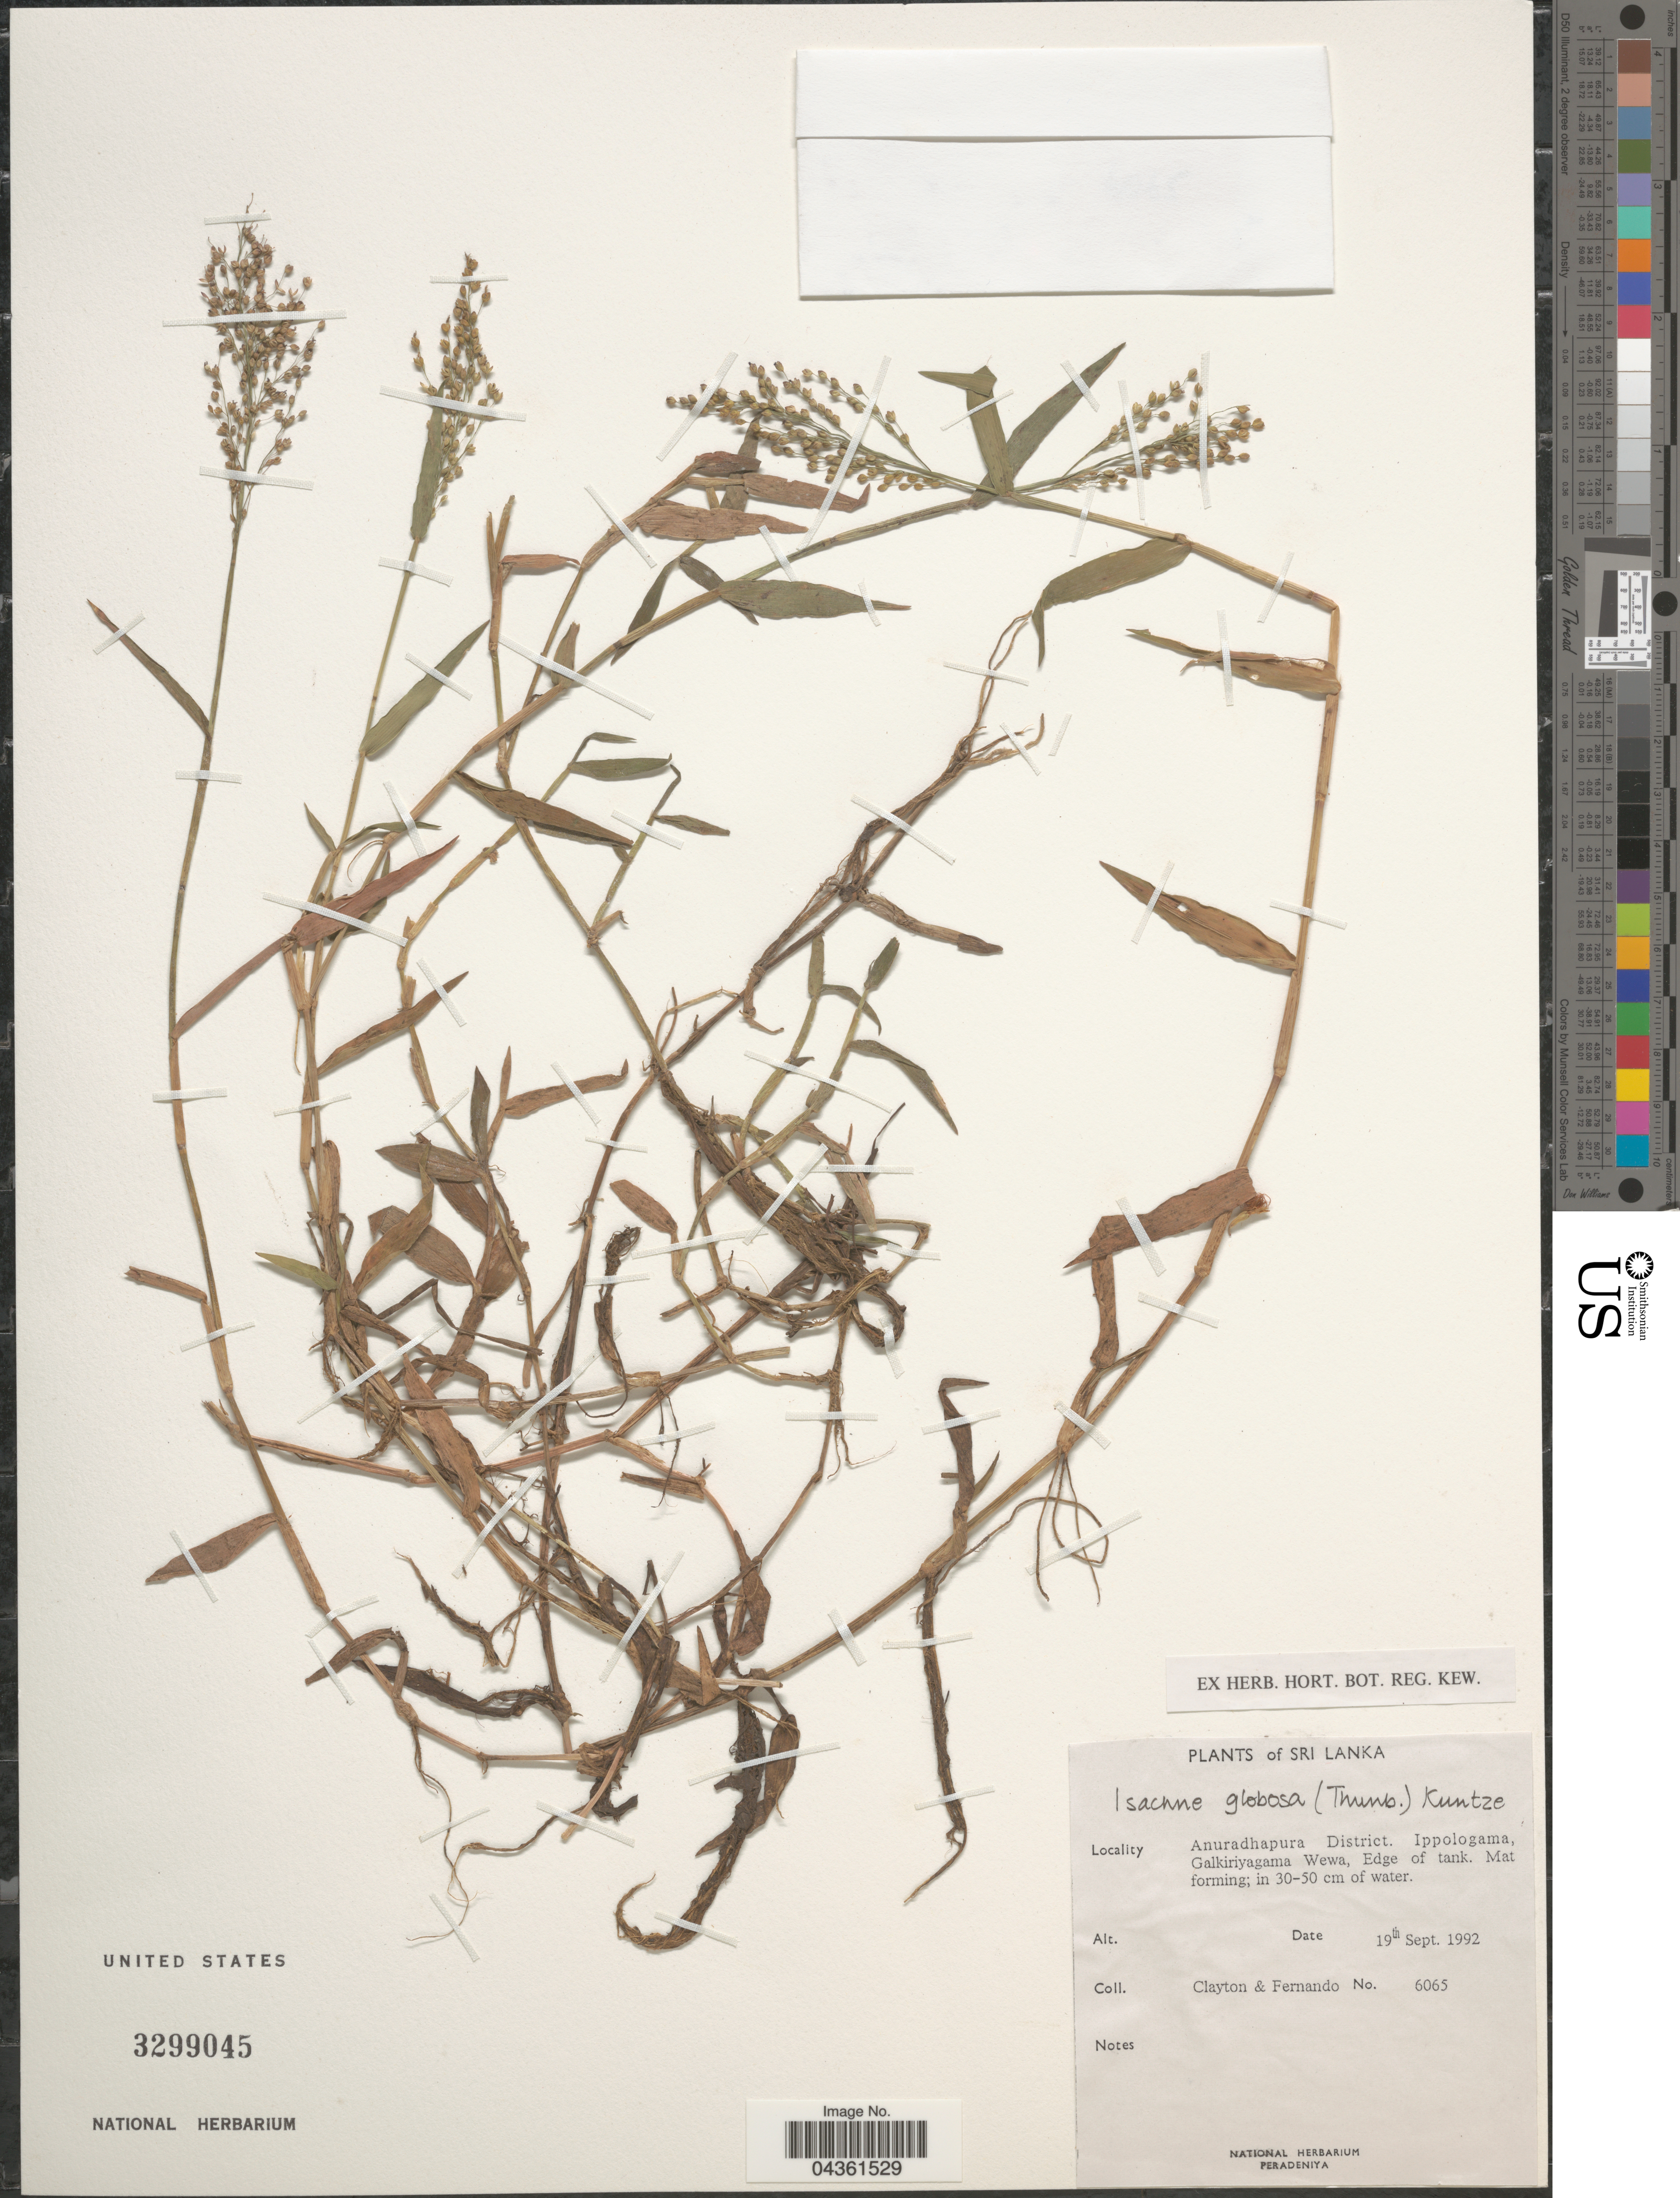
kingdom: Plantae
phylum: Tracheophyta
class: Liliopsida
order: Poales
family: Poaceae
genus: Isachne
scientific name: Isachne globosa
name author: (Thunb.) Kuntze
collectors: Clayton & -- Fernando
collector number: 6065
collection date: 1992-09-19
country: Sri Lanka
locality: Anuradhapura District. Ippologama, Galkiriyagama Wewa, Edge of tank.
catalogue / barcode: US 3299045